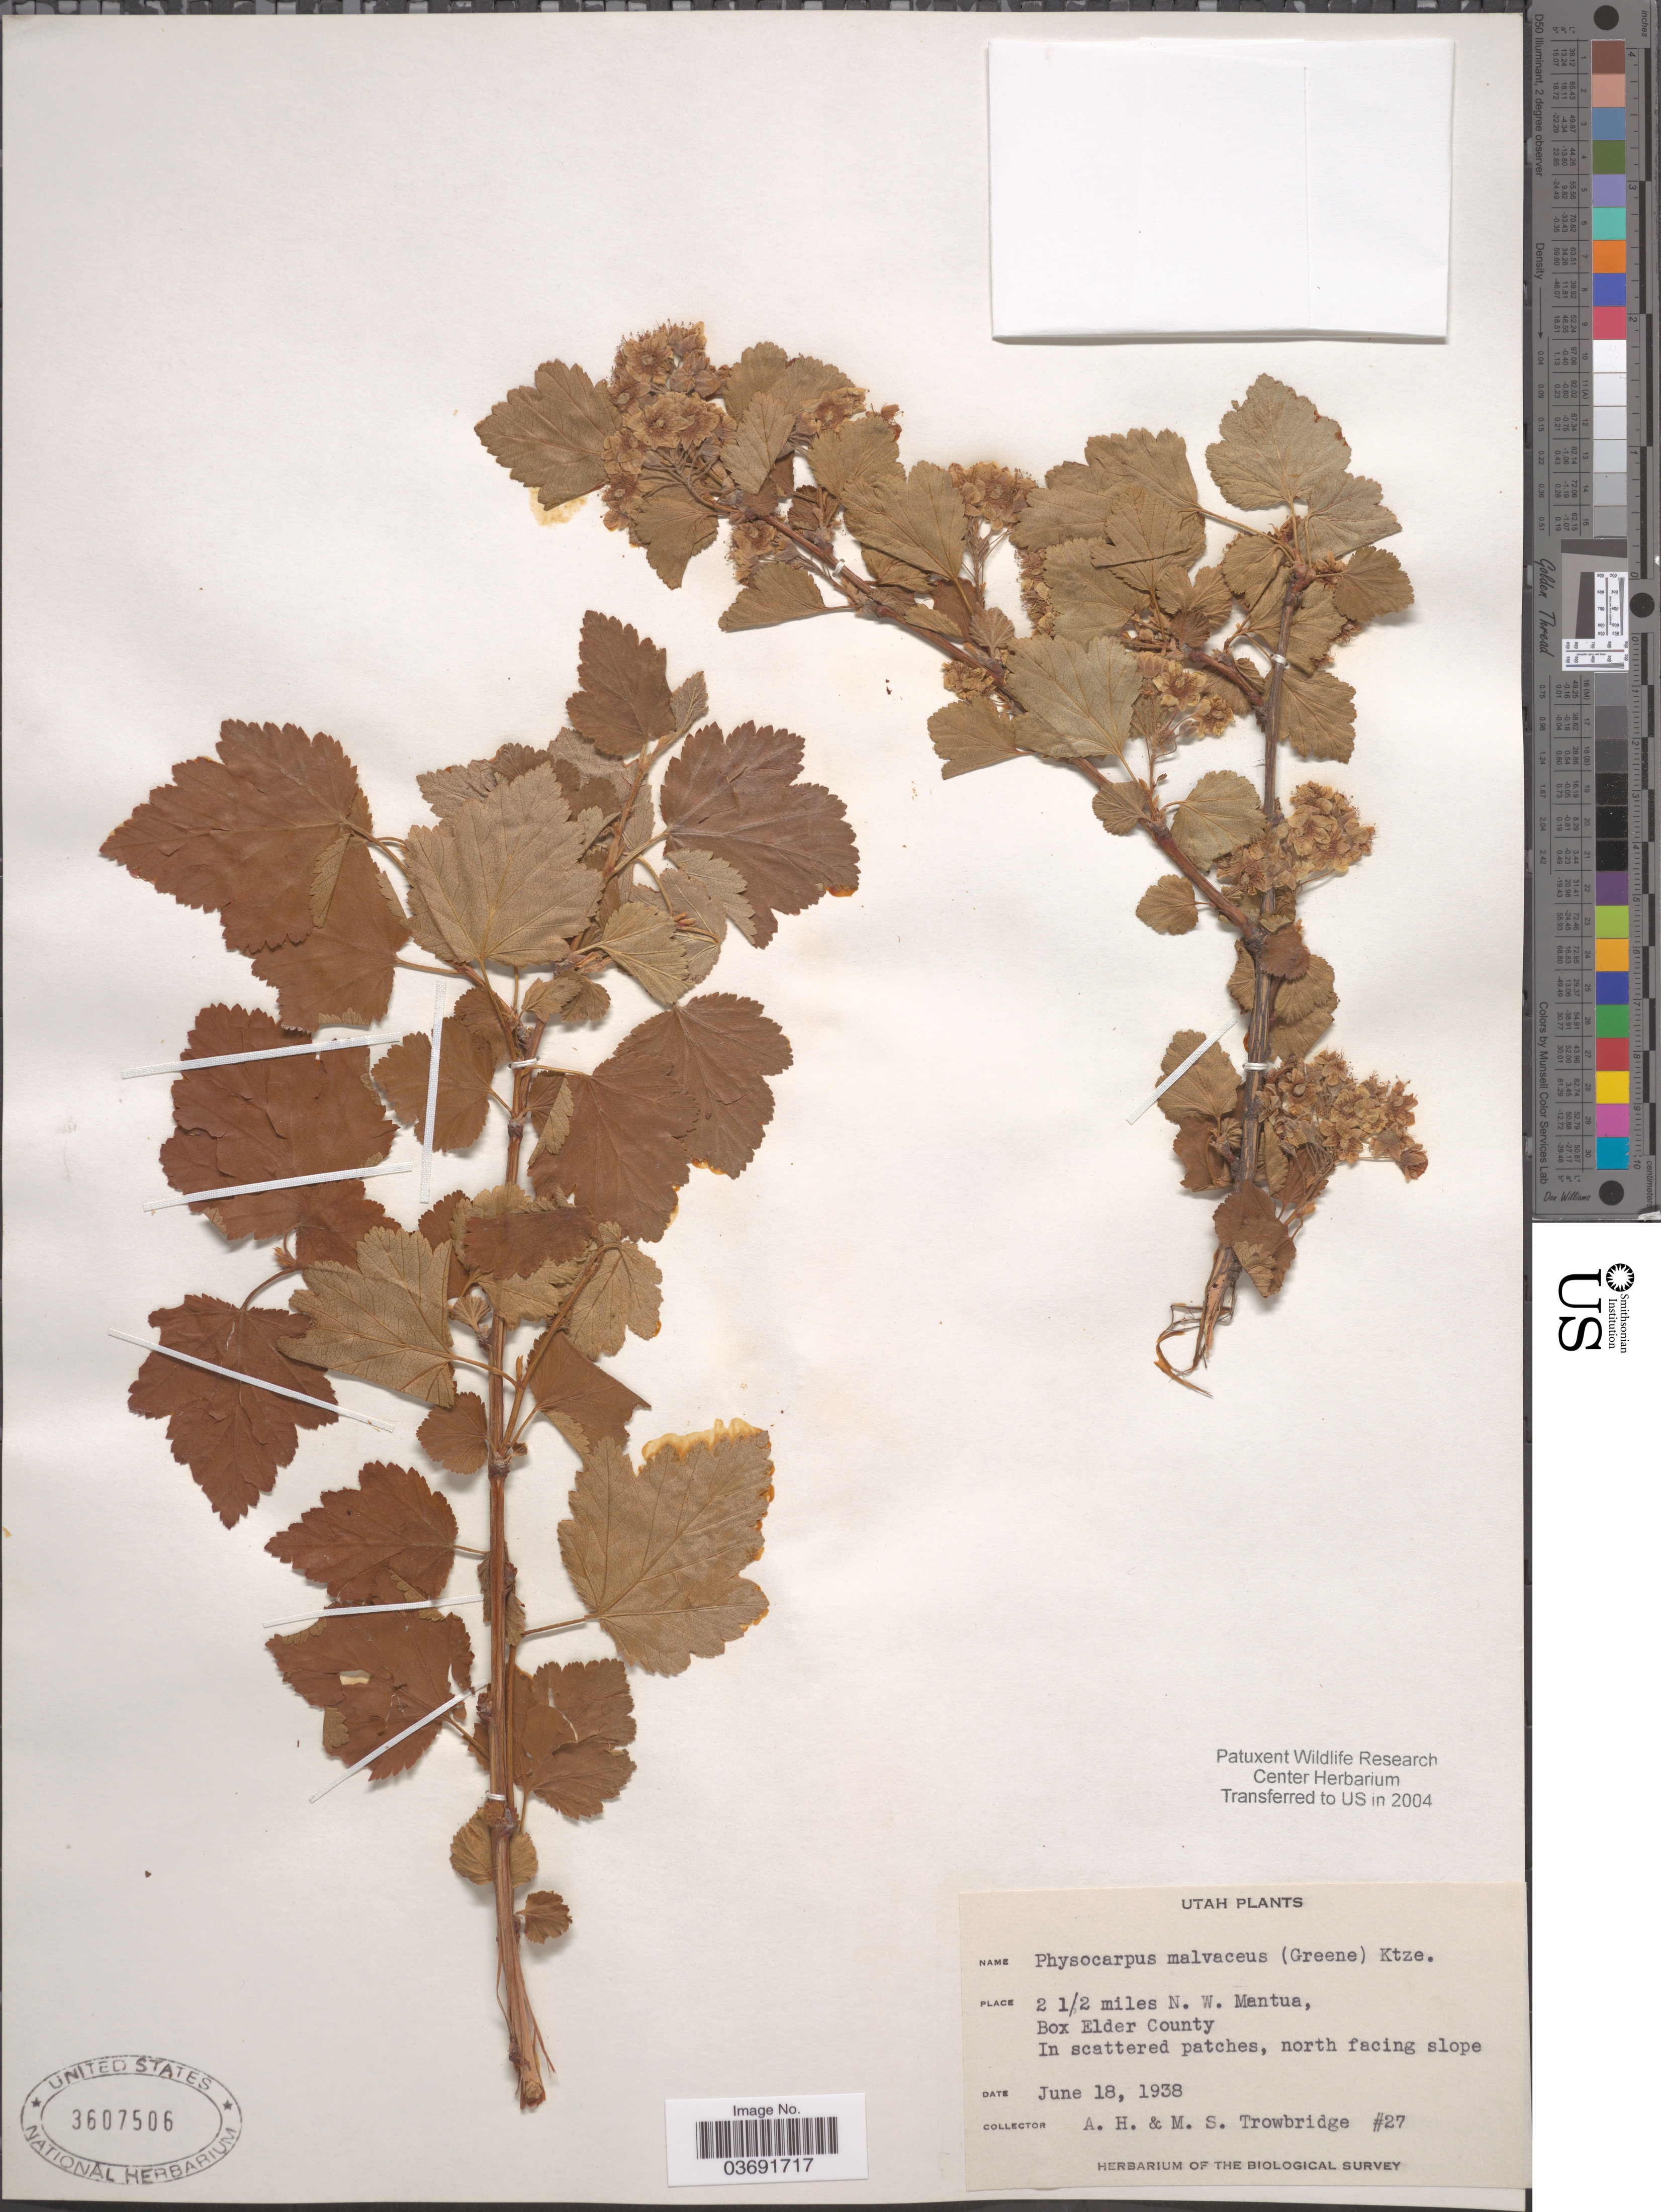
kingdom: Plantae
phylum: Tracheophyta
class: Magnoliopsida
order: Rosales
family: Rosaceae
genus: Physocarpus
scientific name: Physocarpus malvaceus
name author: (Greene) Kuntze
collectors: A. H. Trowbridge & M. Trowbridge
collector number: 27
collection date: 1938-06-18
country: United States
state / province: Utah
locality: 2 1/2 miles N. W. Mantua, Box Elder County.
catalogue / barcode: US 3607506